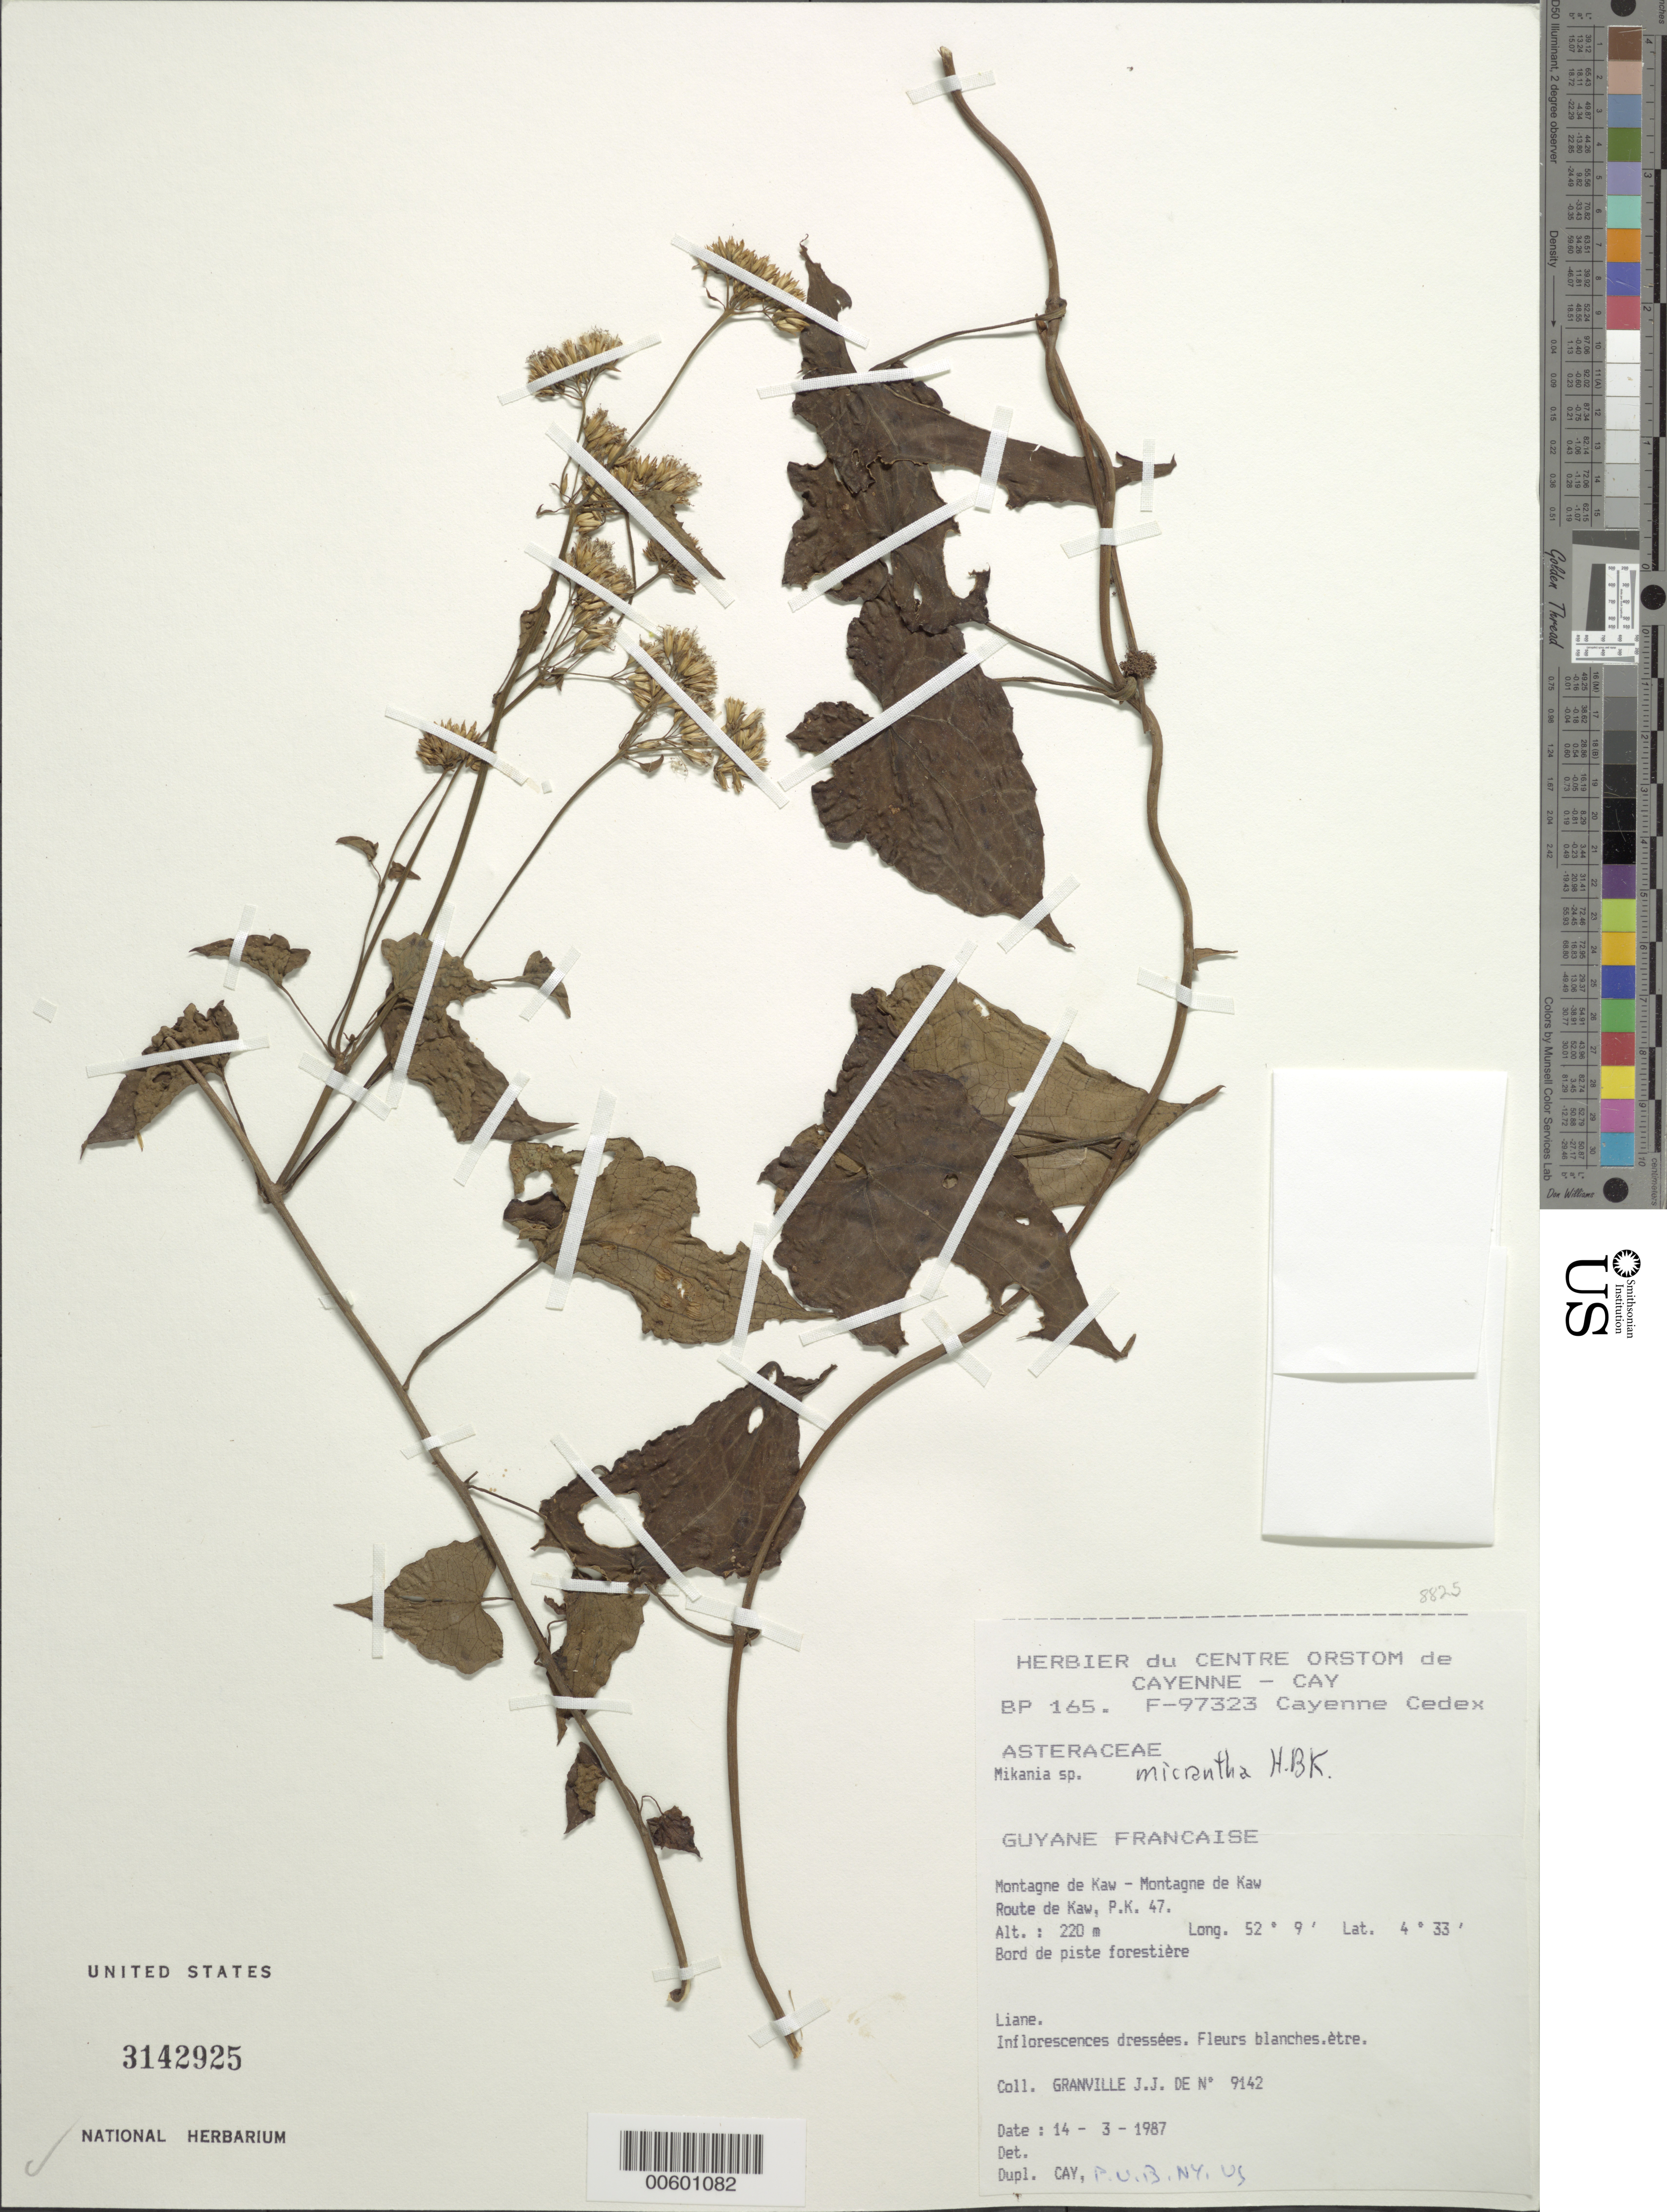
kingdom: Plantae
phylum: Tracheophyta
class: Magnoliopsida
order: Asterales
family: Asteraceae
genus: Mikania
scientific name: Mikania micrantha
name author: Kunth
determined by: Pruski, J. F.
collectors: J.-J. de Granville et al.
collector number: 9142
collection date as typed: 14-Mar-87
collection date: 1987-03-14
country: French Guiana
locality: Montagne de Kaw, Route de Kaw, PK 47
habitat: Bord de piste forestiere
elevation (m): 220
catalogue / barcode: US 3142925